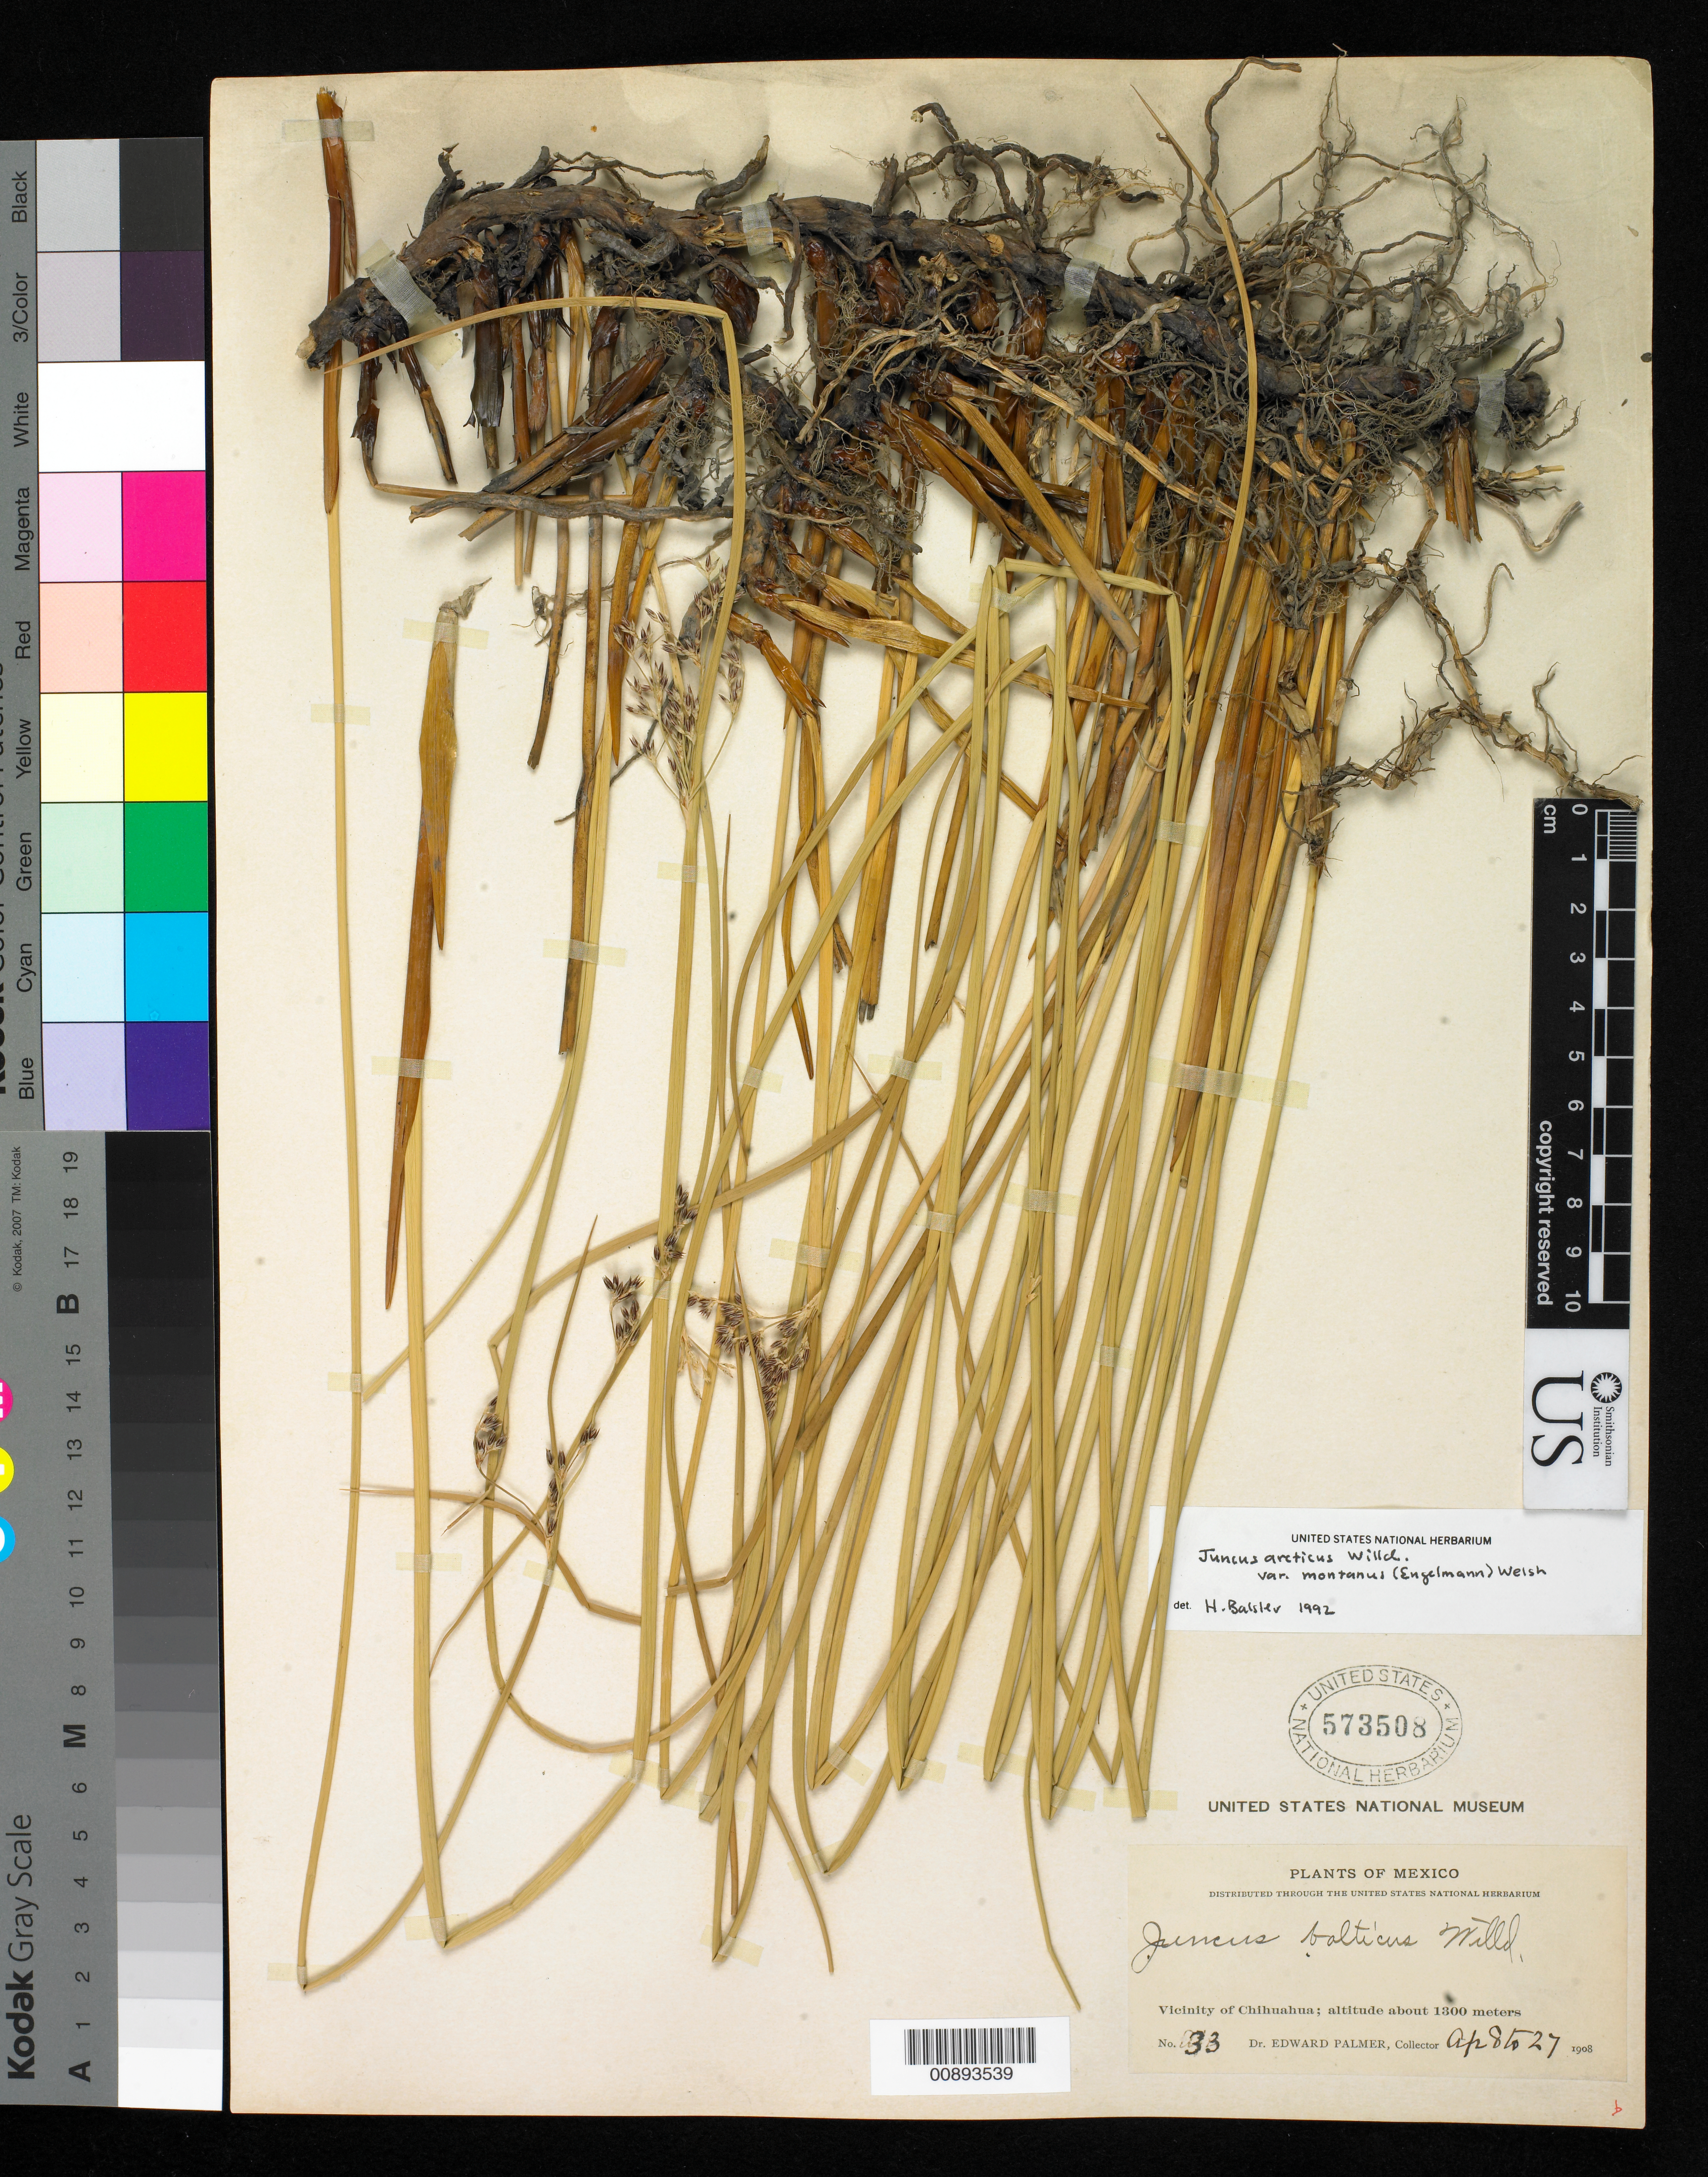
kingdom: Plantae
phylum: Tracheophyta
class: Liliopsida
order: Poales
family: Juncaceae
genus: Juncus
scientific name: Juncus arcticus var. montanus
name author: (Engelm.) S.L. Welsh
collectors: E. Palmer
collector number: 33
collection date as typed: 08 Apr 1908 to 27 Apr 1908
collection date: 1908-04-08/1908-04-27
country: Mexico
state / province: Chihuahua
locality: Vicinity of Chihuahua.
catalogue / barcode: US 573508